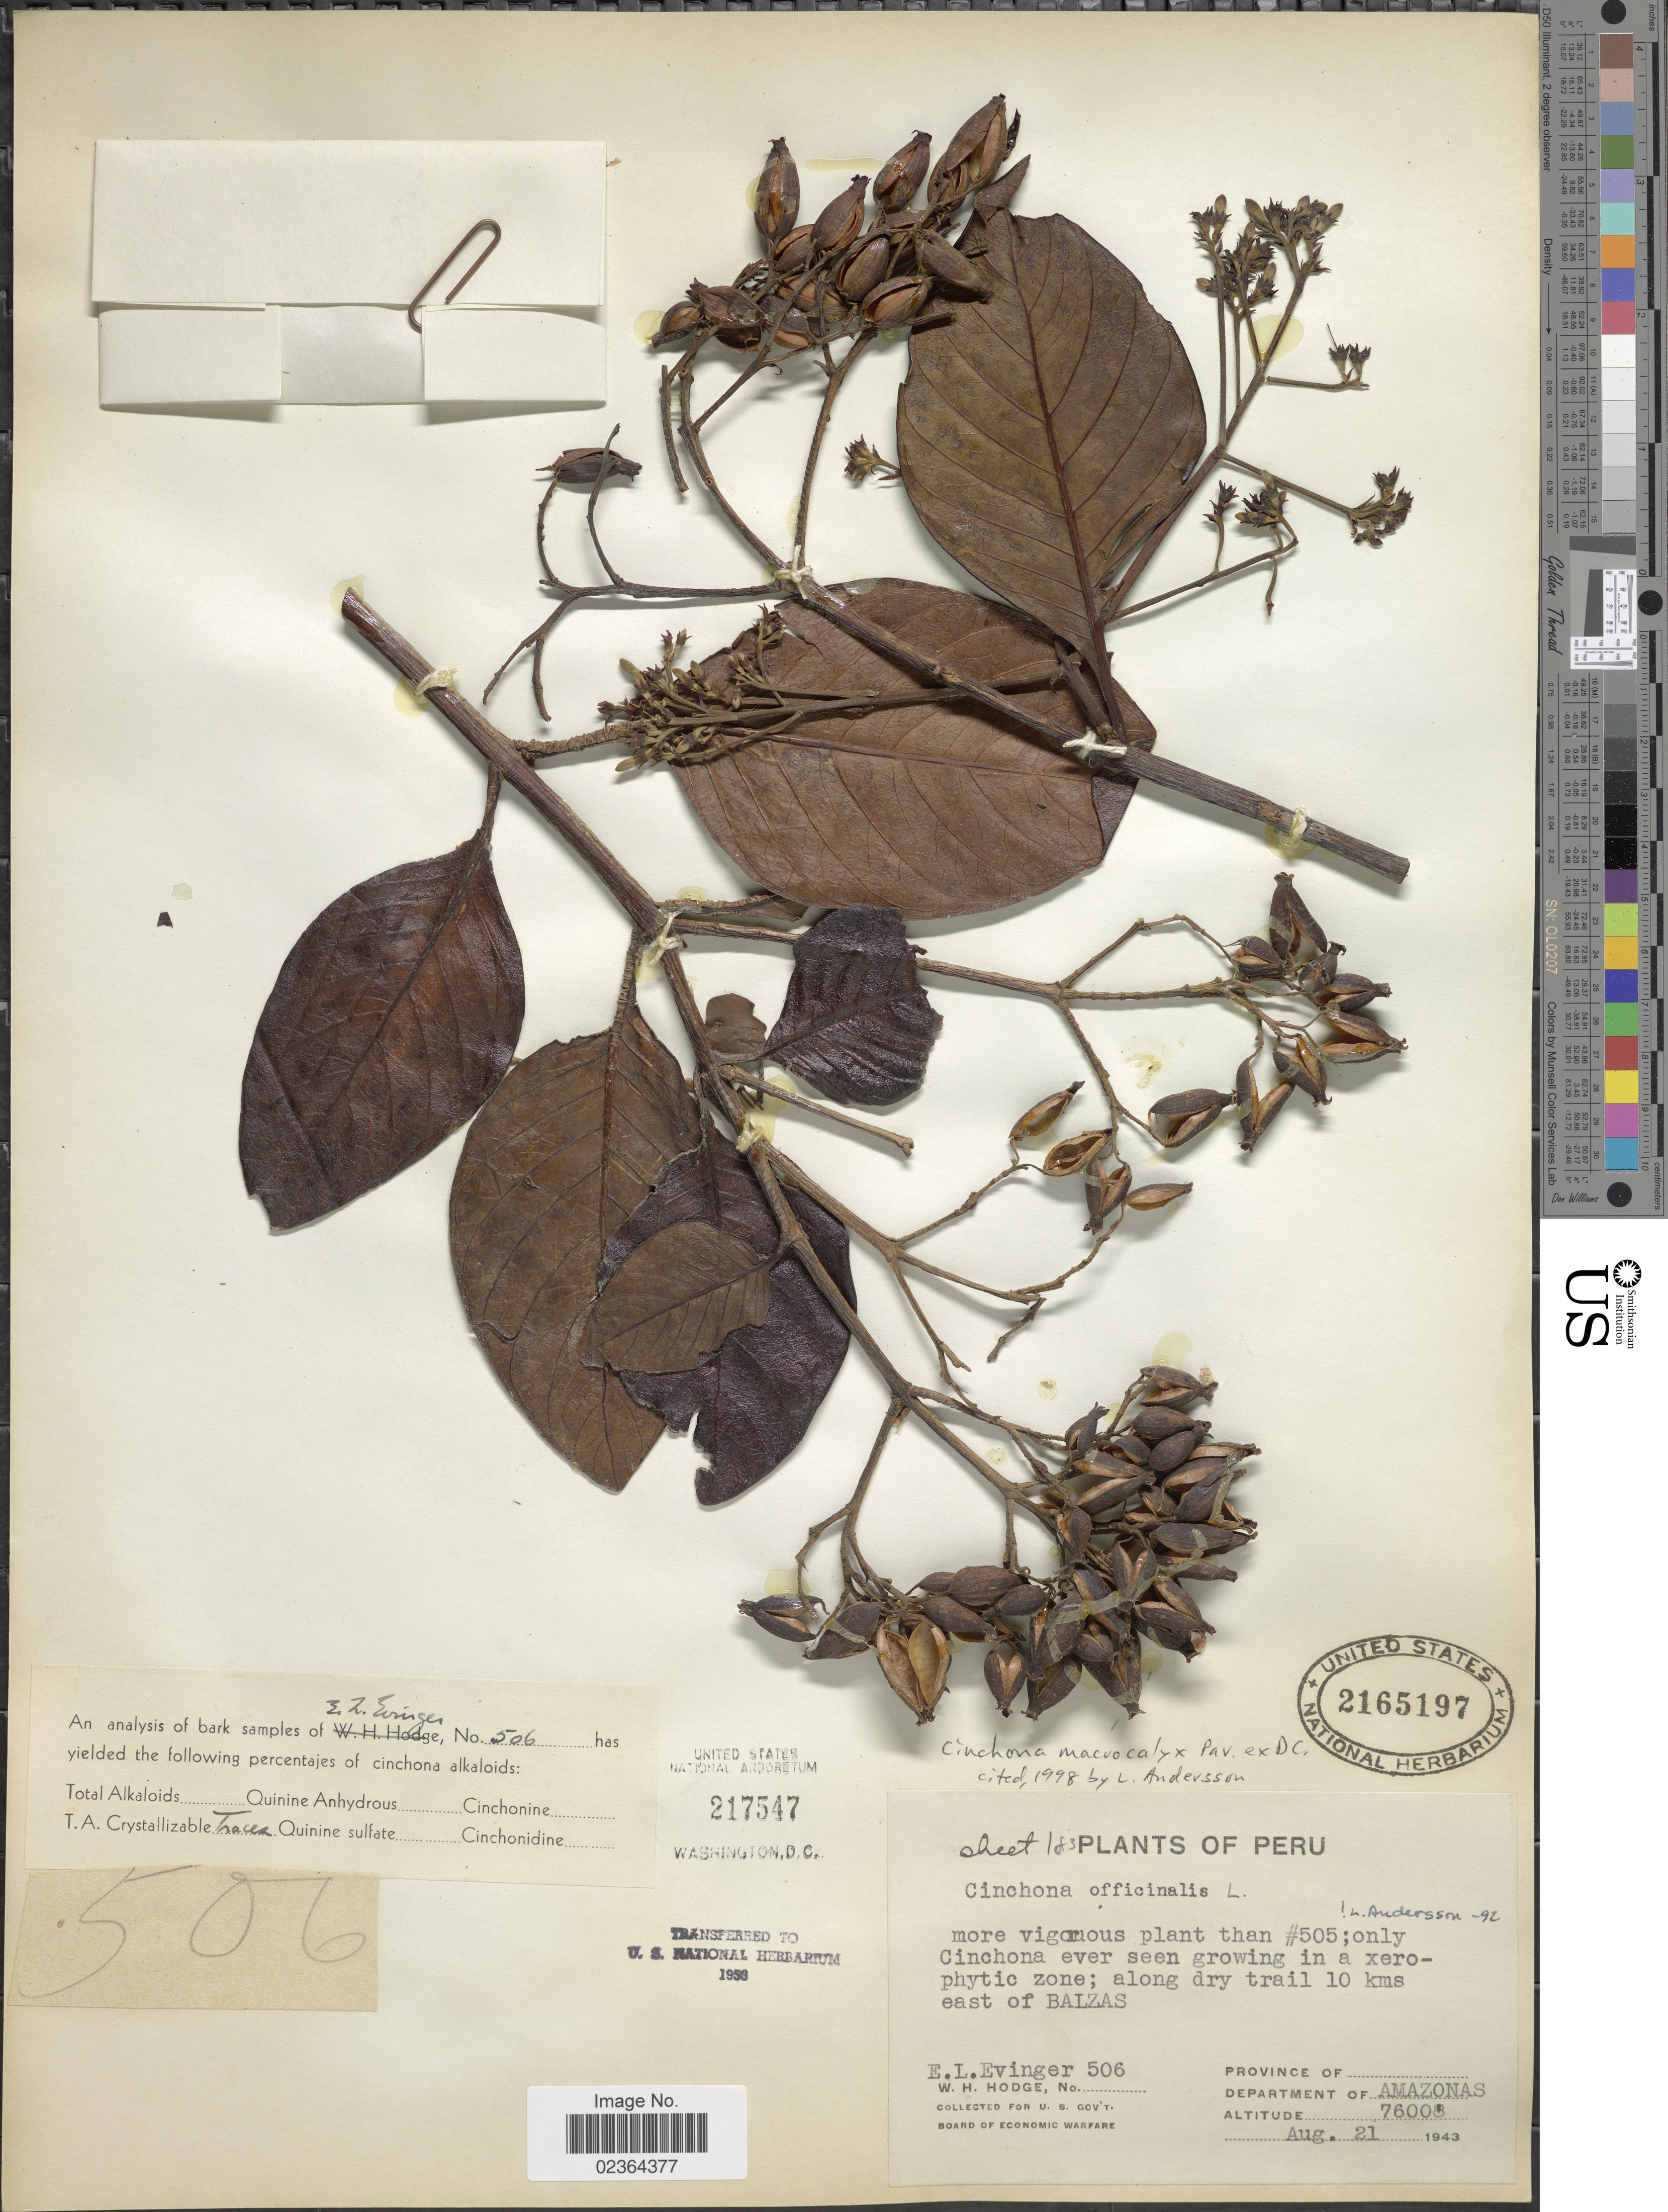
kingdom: Plantae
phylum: Tracheophyta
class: Magnoliopsida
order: Gentianales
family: Rubiaceae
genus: Cinchona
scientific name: Cinchona macrocalyx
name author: Pav. ex DC.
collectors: E. Evinger & W. Hodge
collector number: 506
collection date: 1943-08-21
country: Peru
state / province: Amazonas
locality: Along dry trail 10 kms east of Balzas, Department of Amazonas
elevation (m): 2316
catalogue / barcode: US 2165197